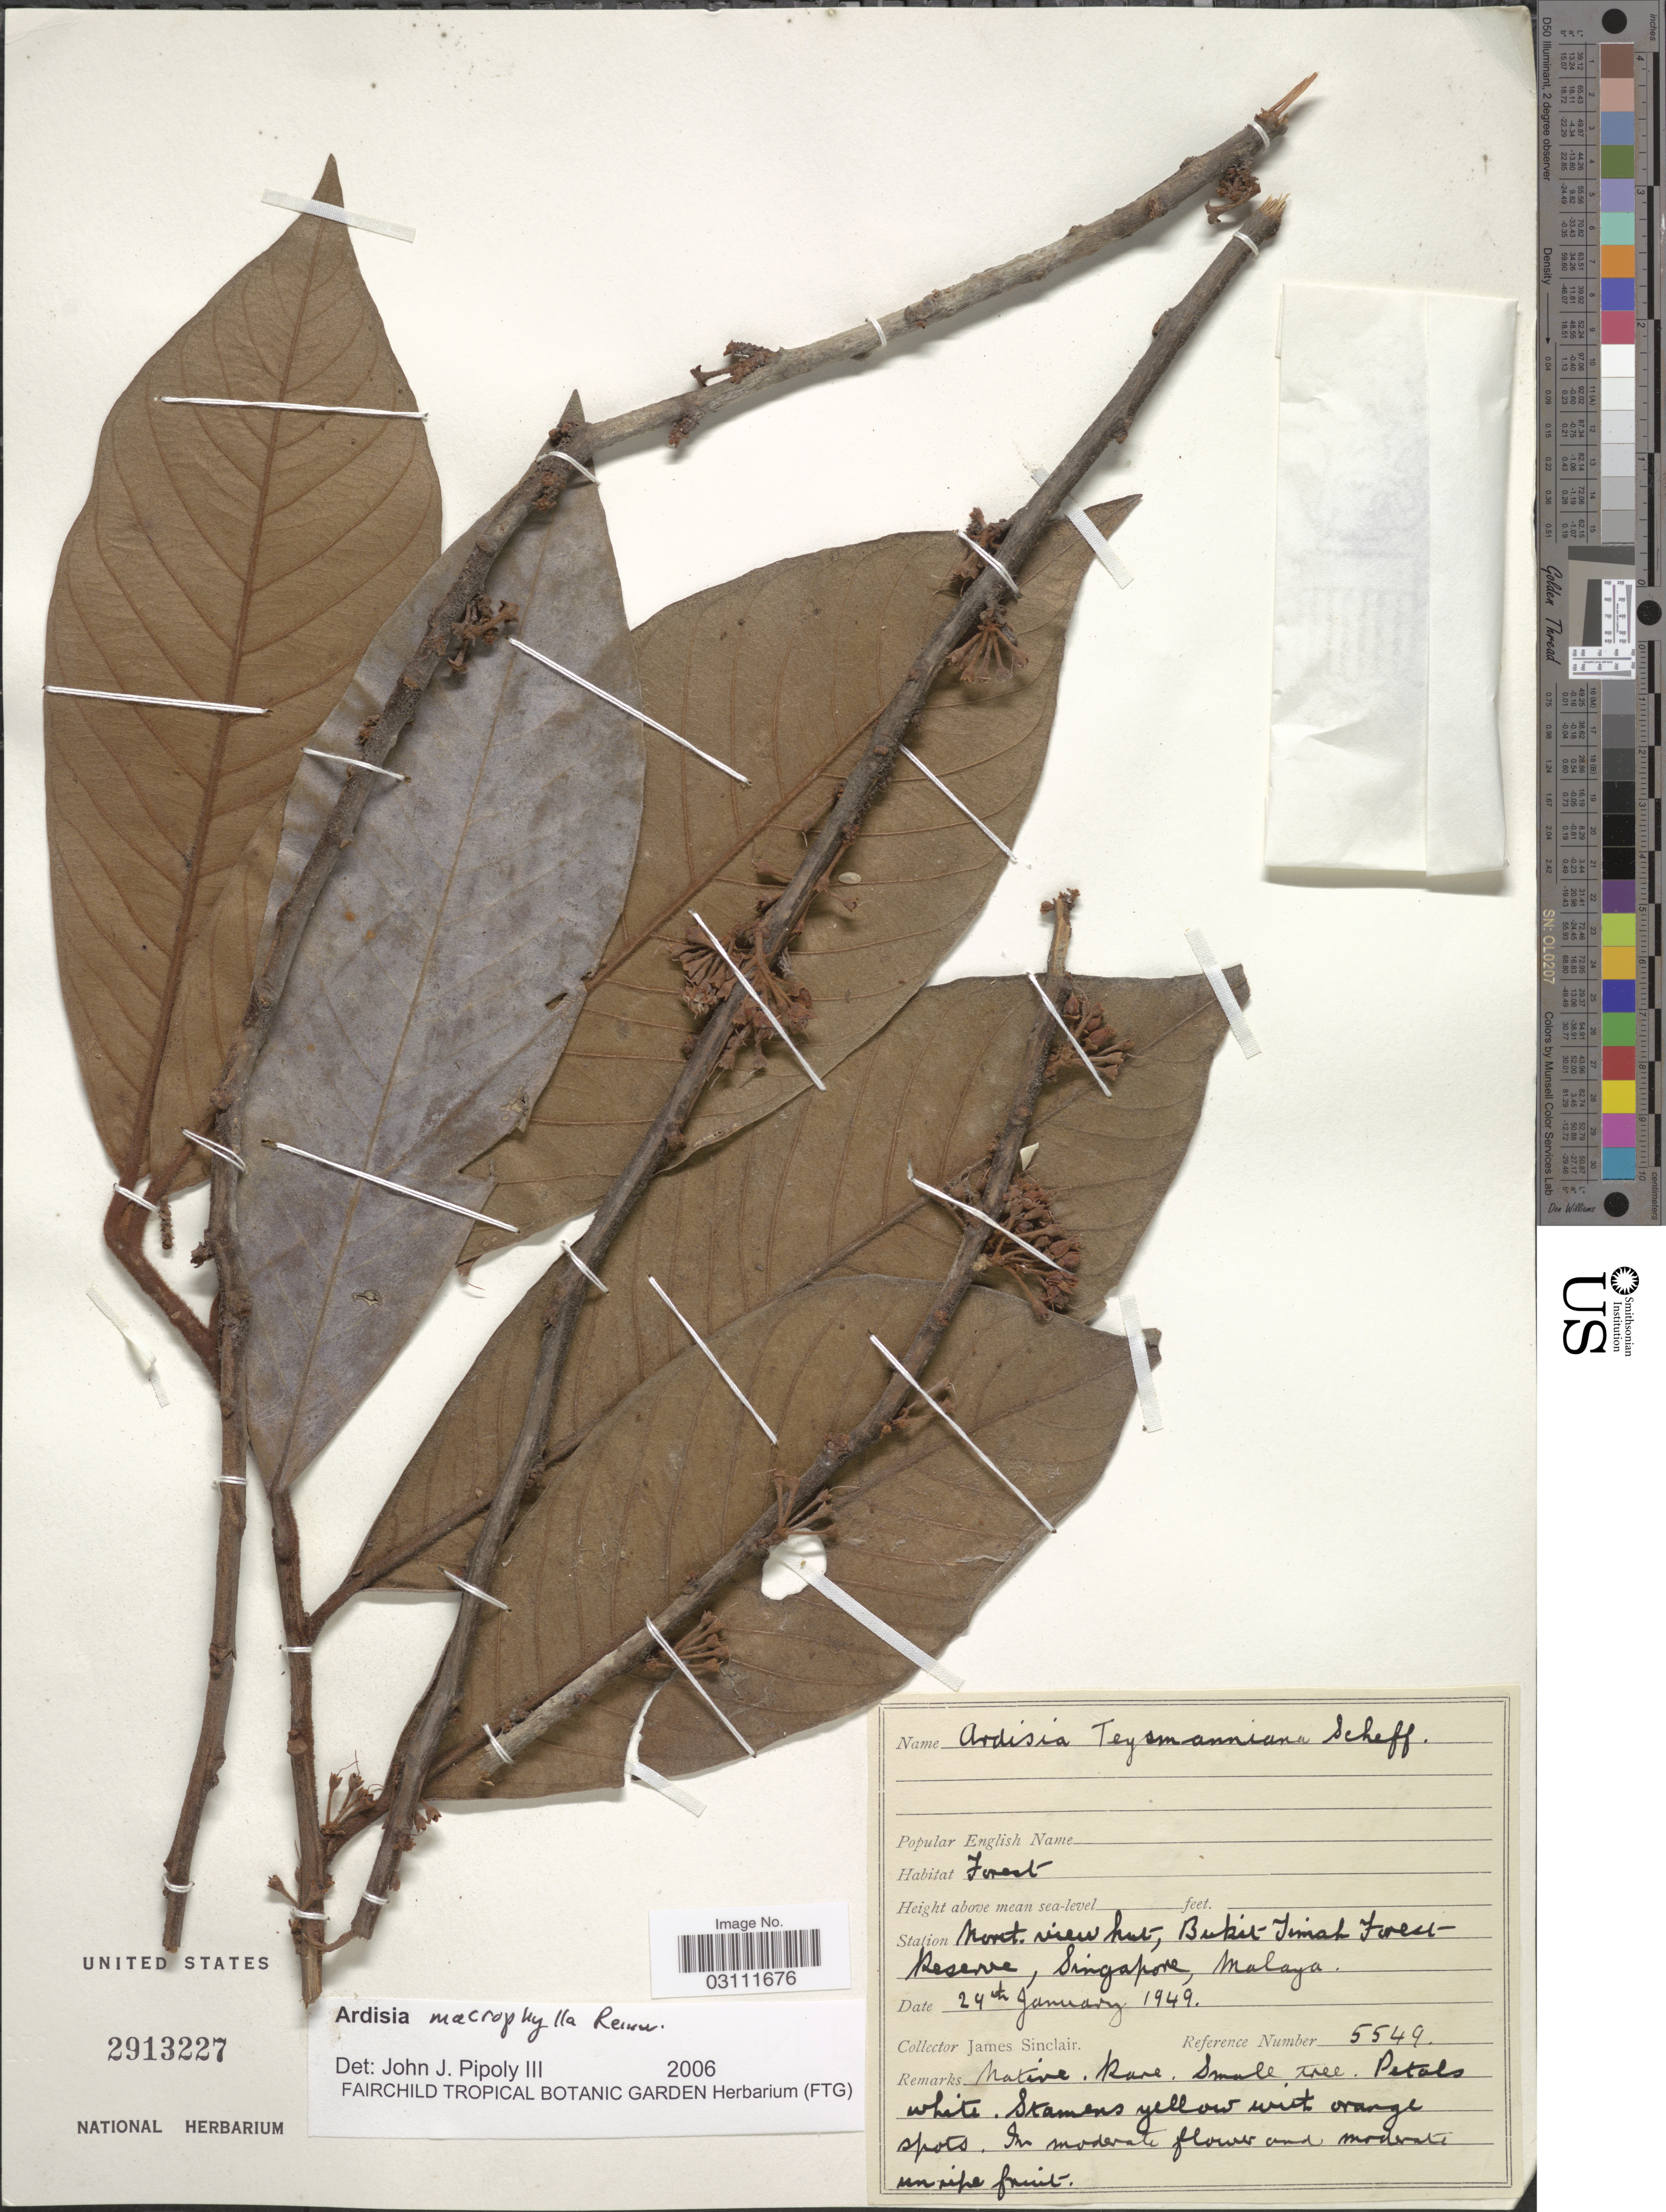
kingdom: Plantae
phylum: Tracheophyta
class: Magnoliopsida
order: Ericales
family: Primulaceae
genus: Ardisia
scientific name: Ardisia macrophylla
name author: Reinw. ex Blume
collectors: J. Sinclair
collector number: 5549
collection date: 1949-01-24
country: Singapore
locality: Station, Mont view hut, Bukit-Timah Forest Reserve, Singapore, Malaya.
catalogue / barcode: US 2913227